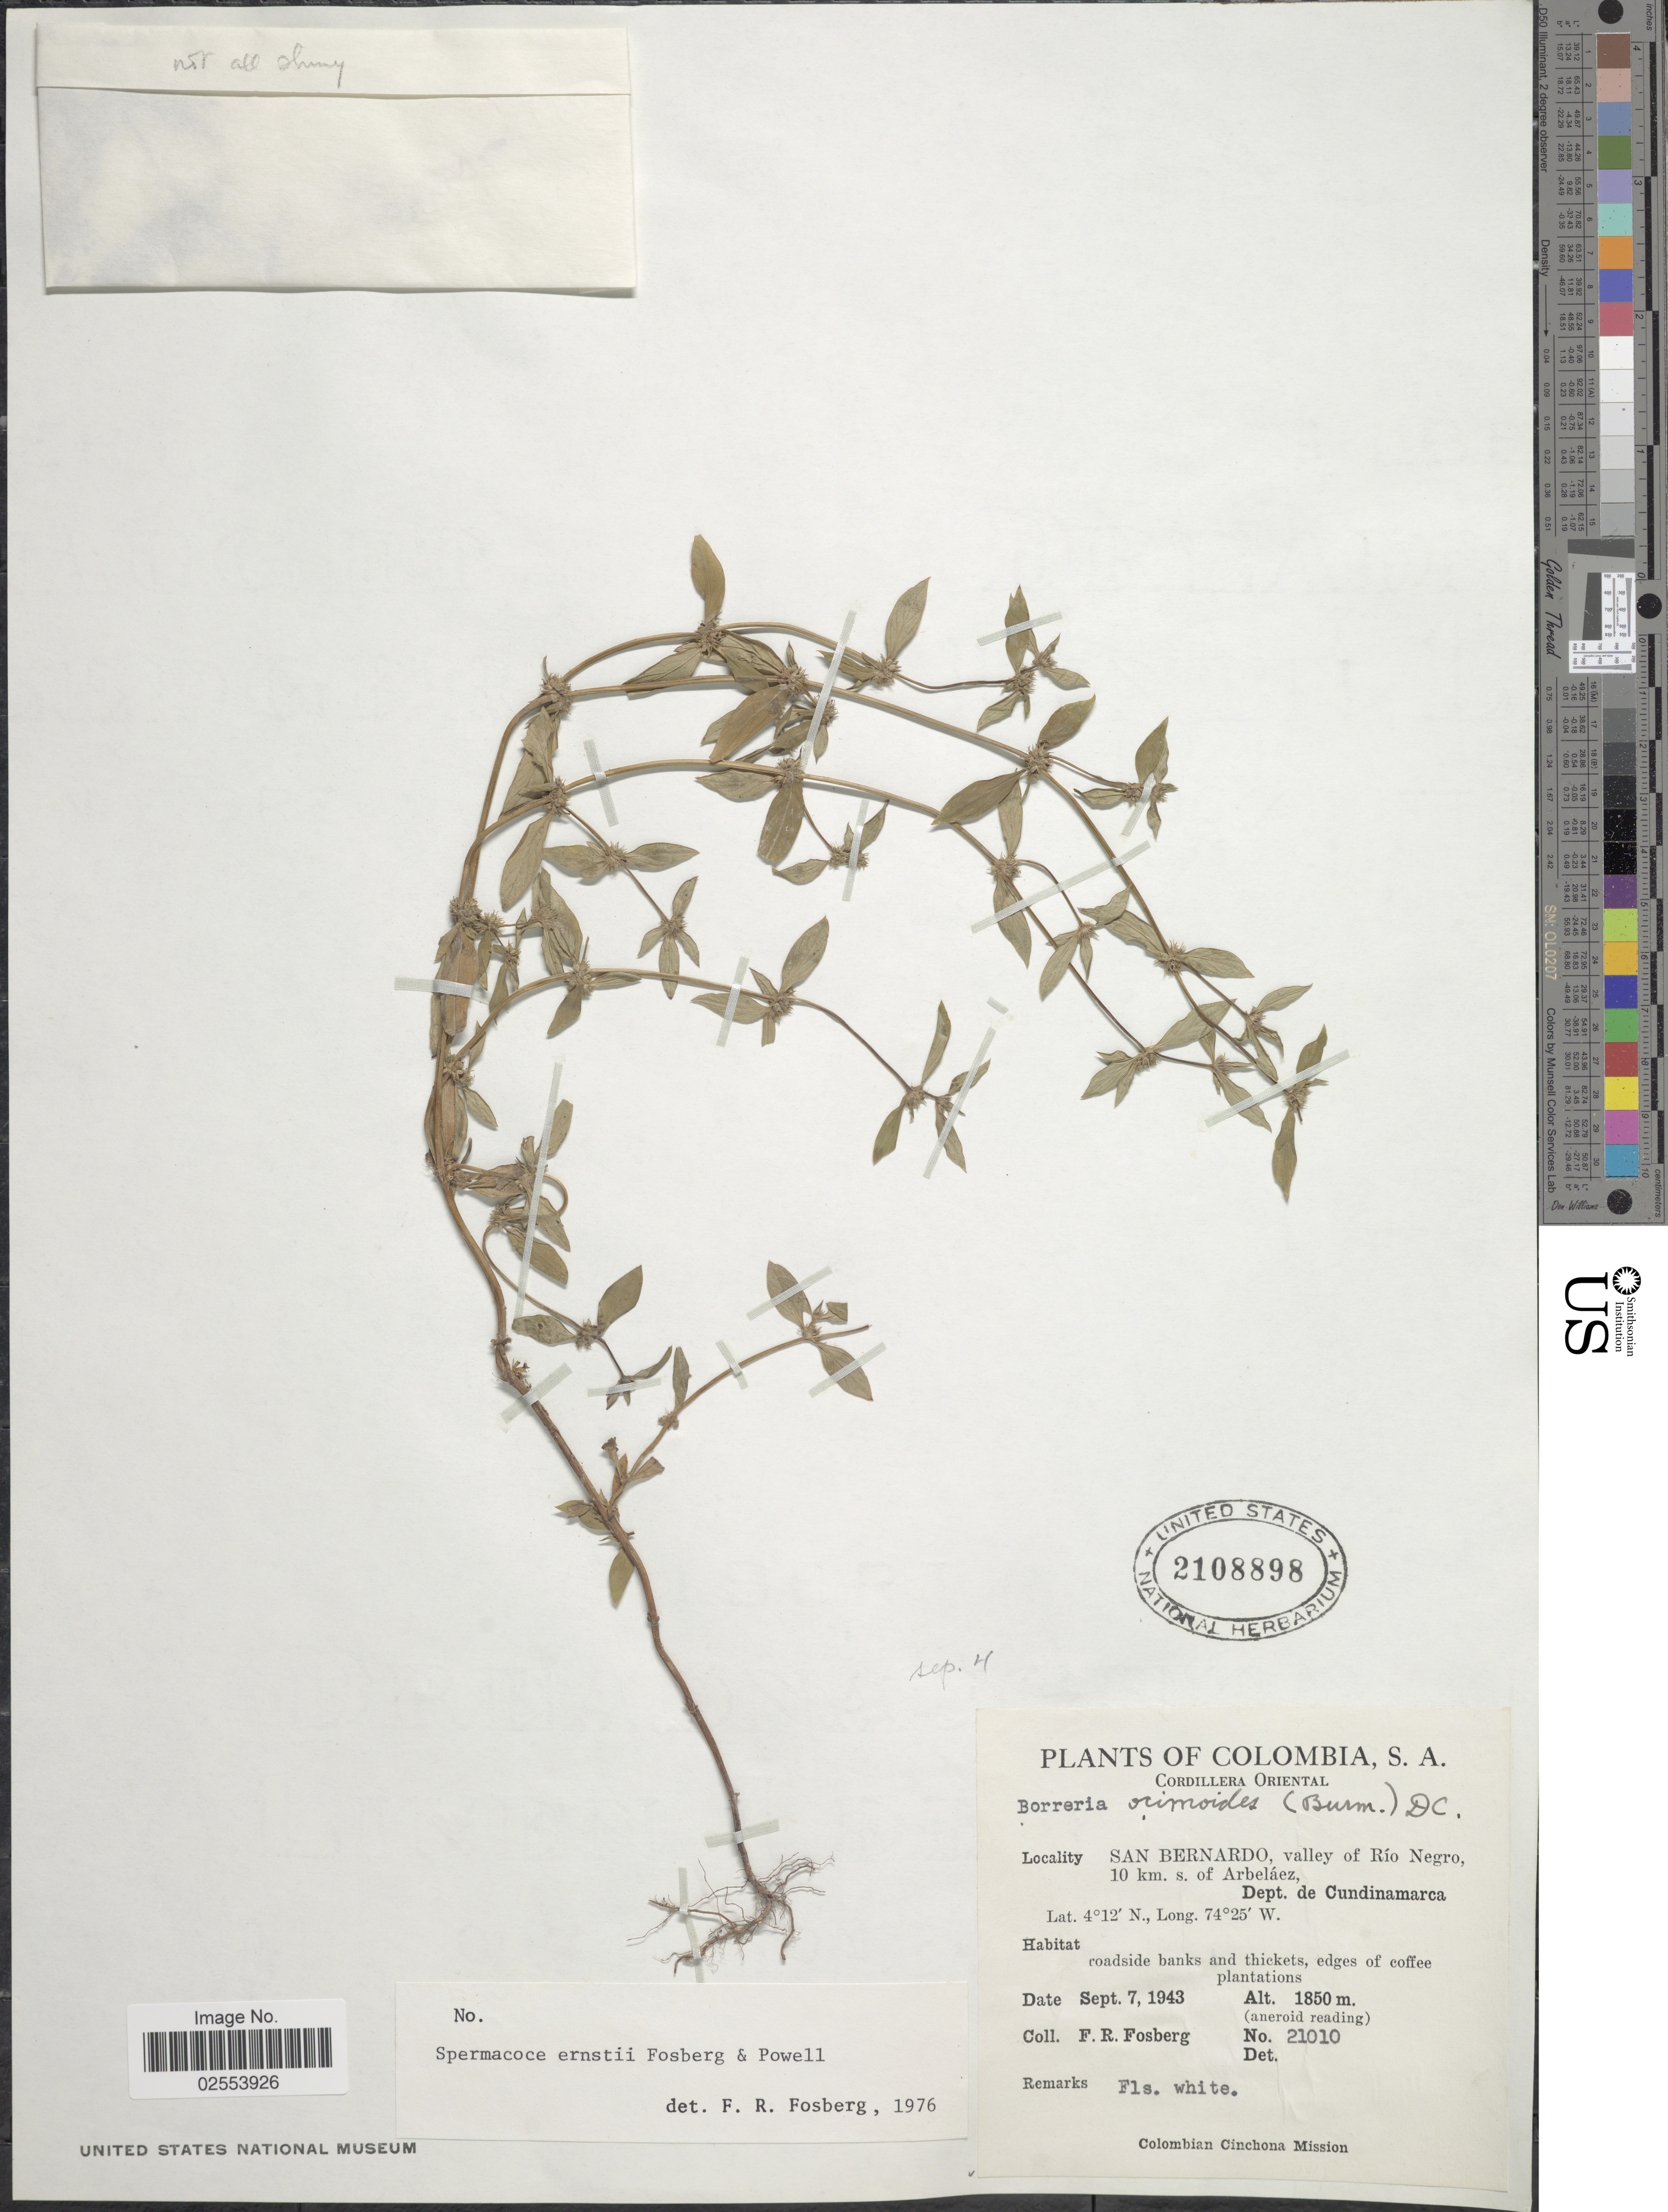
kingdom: Plantae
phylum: Tracheophyta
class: Magnoliopsida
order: Gentianales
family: Rubiaceae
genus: Spermacoce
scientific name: Spermacoce ernstii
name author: Fosberg & D.A. Powell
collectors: F. R. Fosberg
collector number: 21010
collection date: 1943-09-07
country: Colombia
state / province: Cundinamarca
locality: Cordillera Oriental, San Bernardo, valley of Rio Negro, 10 km. s. of Arbelaez, roadside banks and thickets, edges of coffee plantations.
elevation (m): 1850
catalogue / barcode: US 2108898